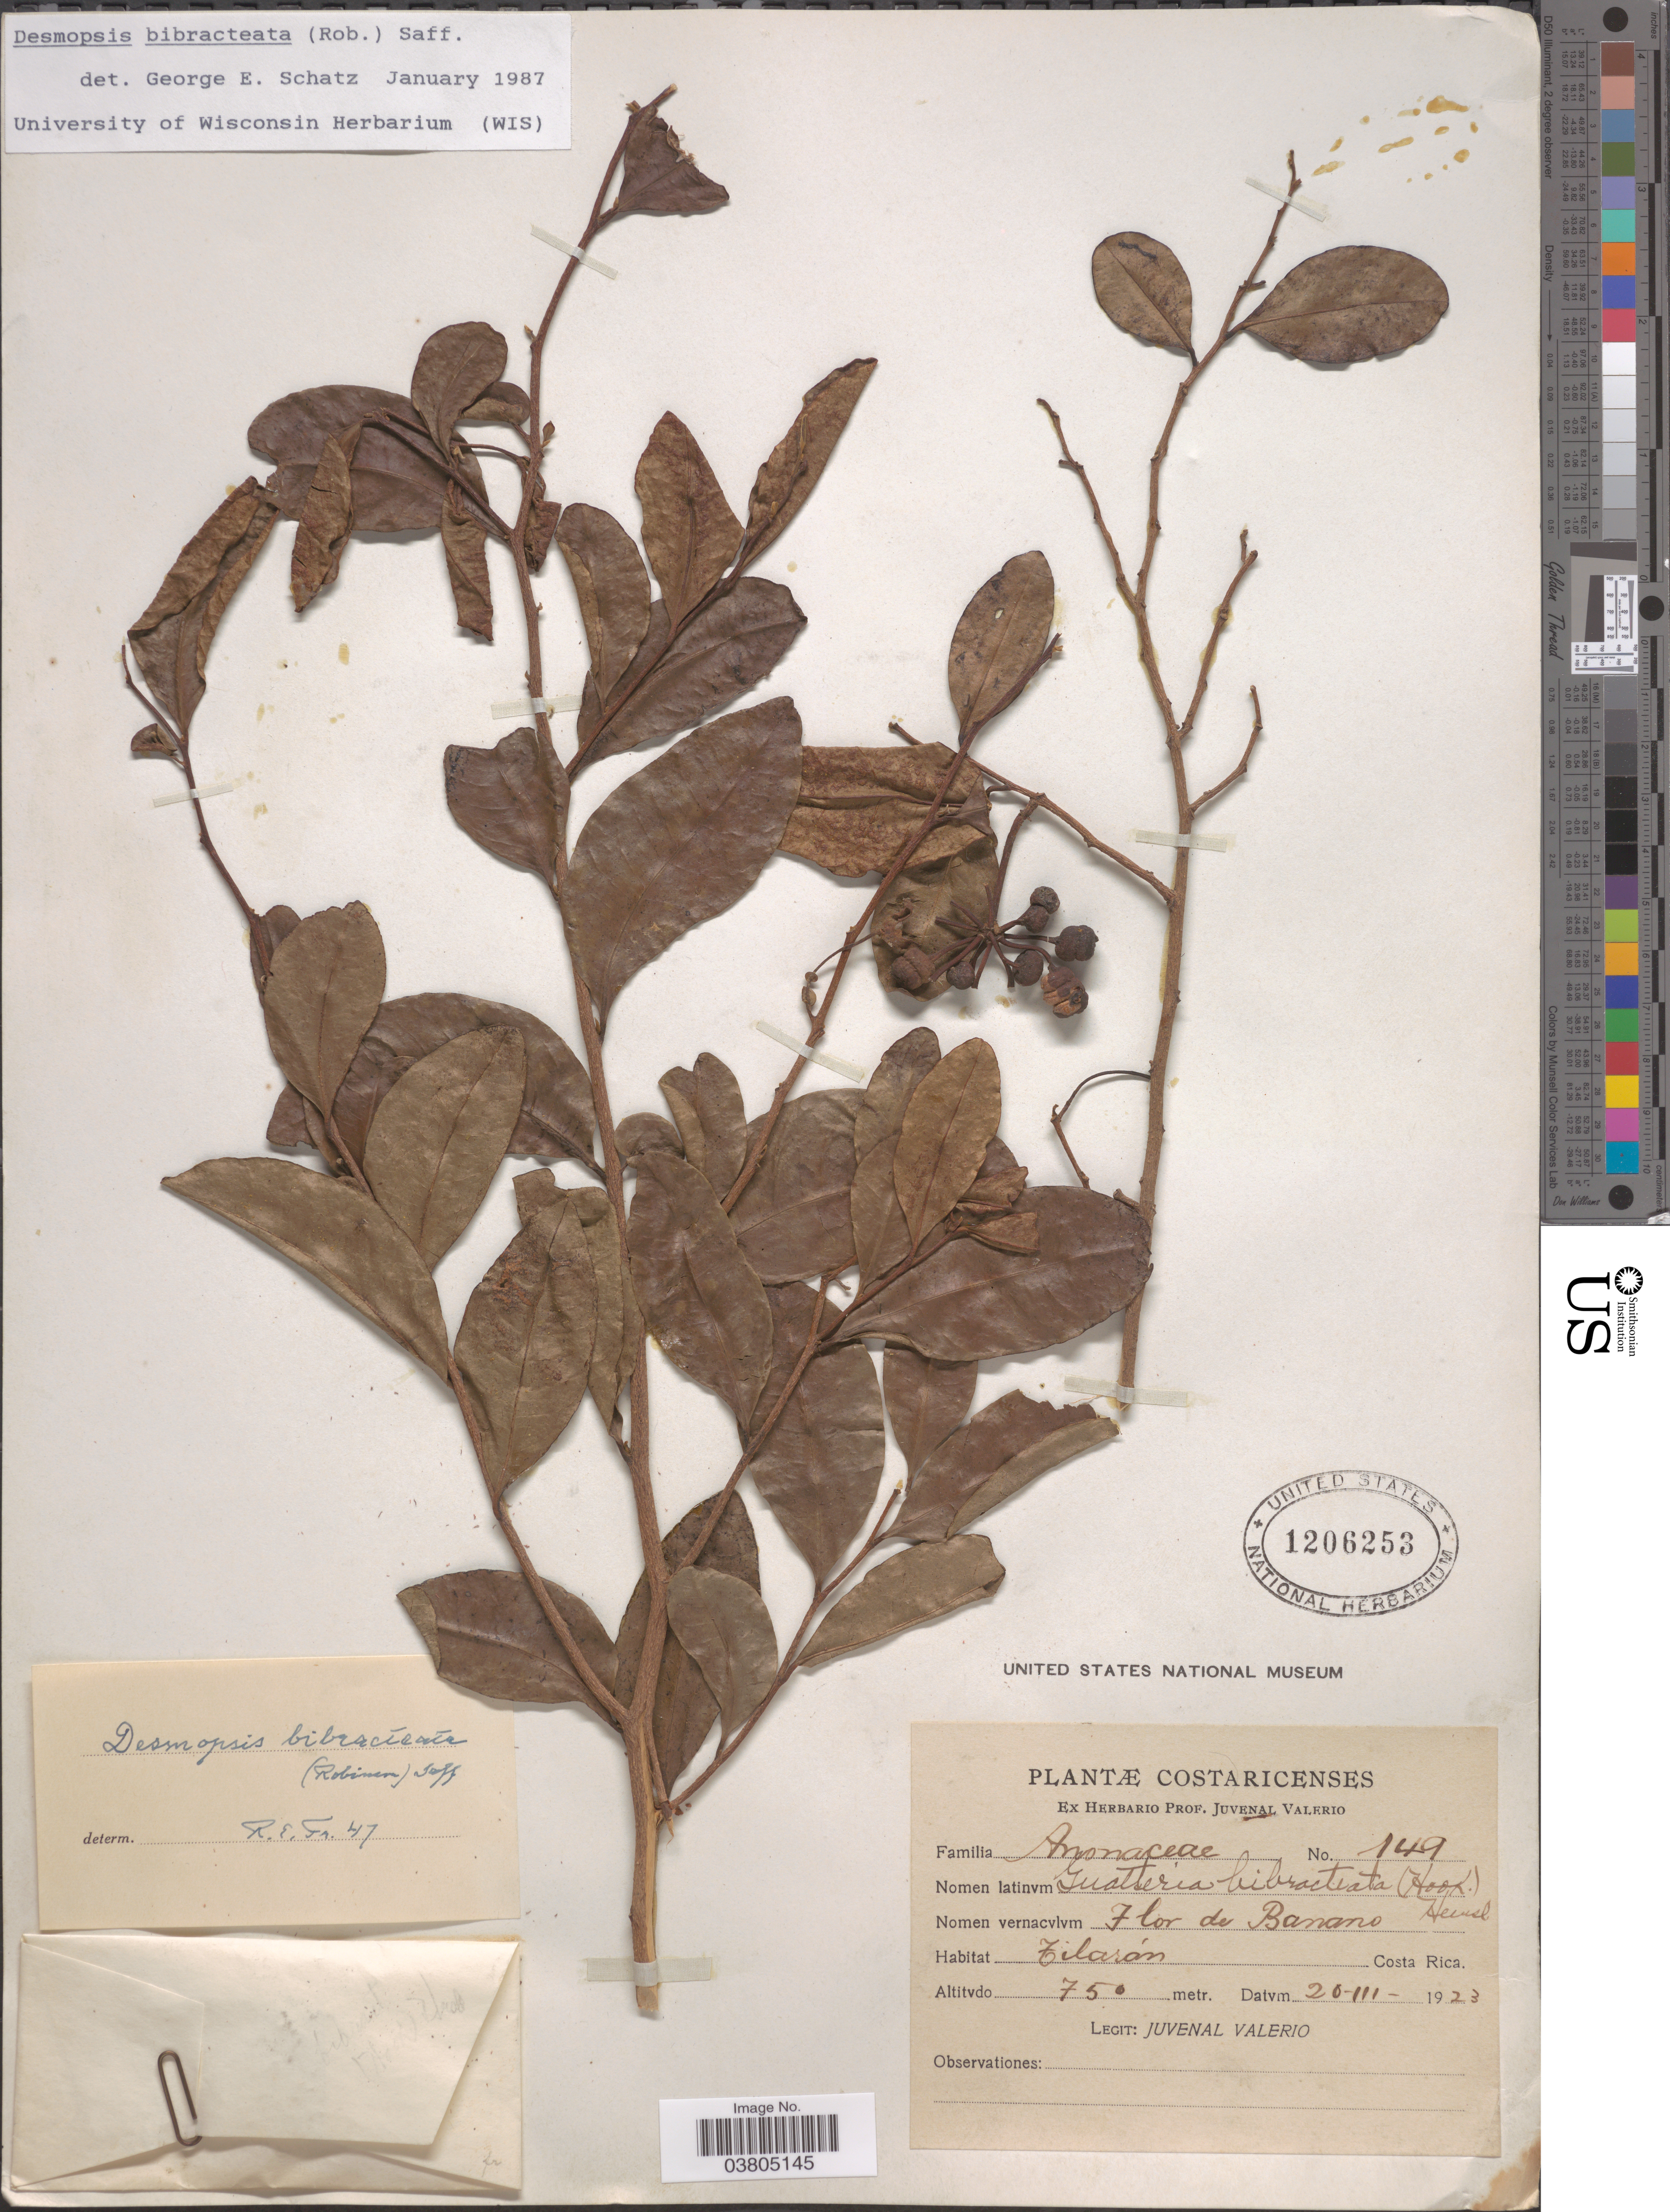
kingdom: Plantae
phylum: Tracheophyta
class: Magnoliopsida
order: Magnoliales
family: Annonaceae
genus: Desmopsis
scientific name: Desmopsis bibracteata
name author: (B.L. Rob.) Saff.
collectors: J. Valerio R.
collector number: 149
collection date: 1923-03-20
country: Costa Rica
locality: Tilarán.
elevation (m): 750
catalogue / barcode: US 1206253